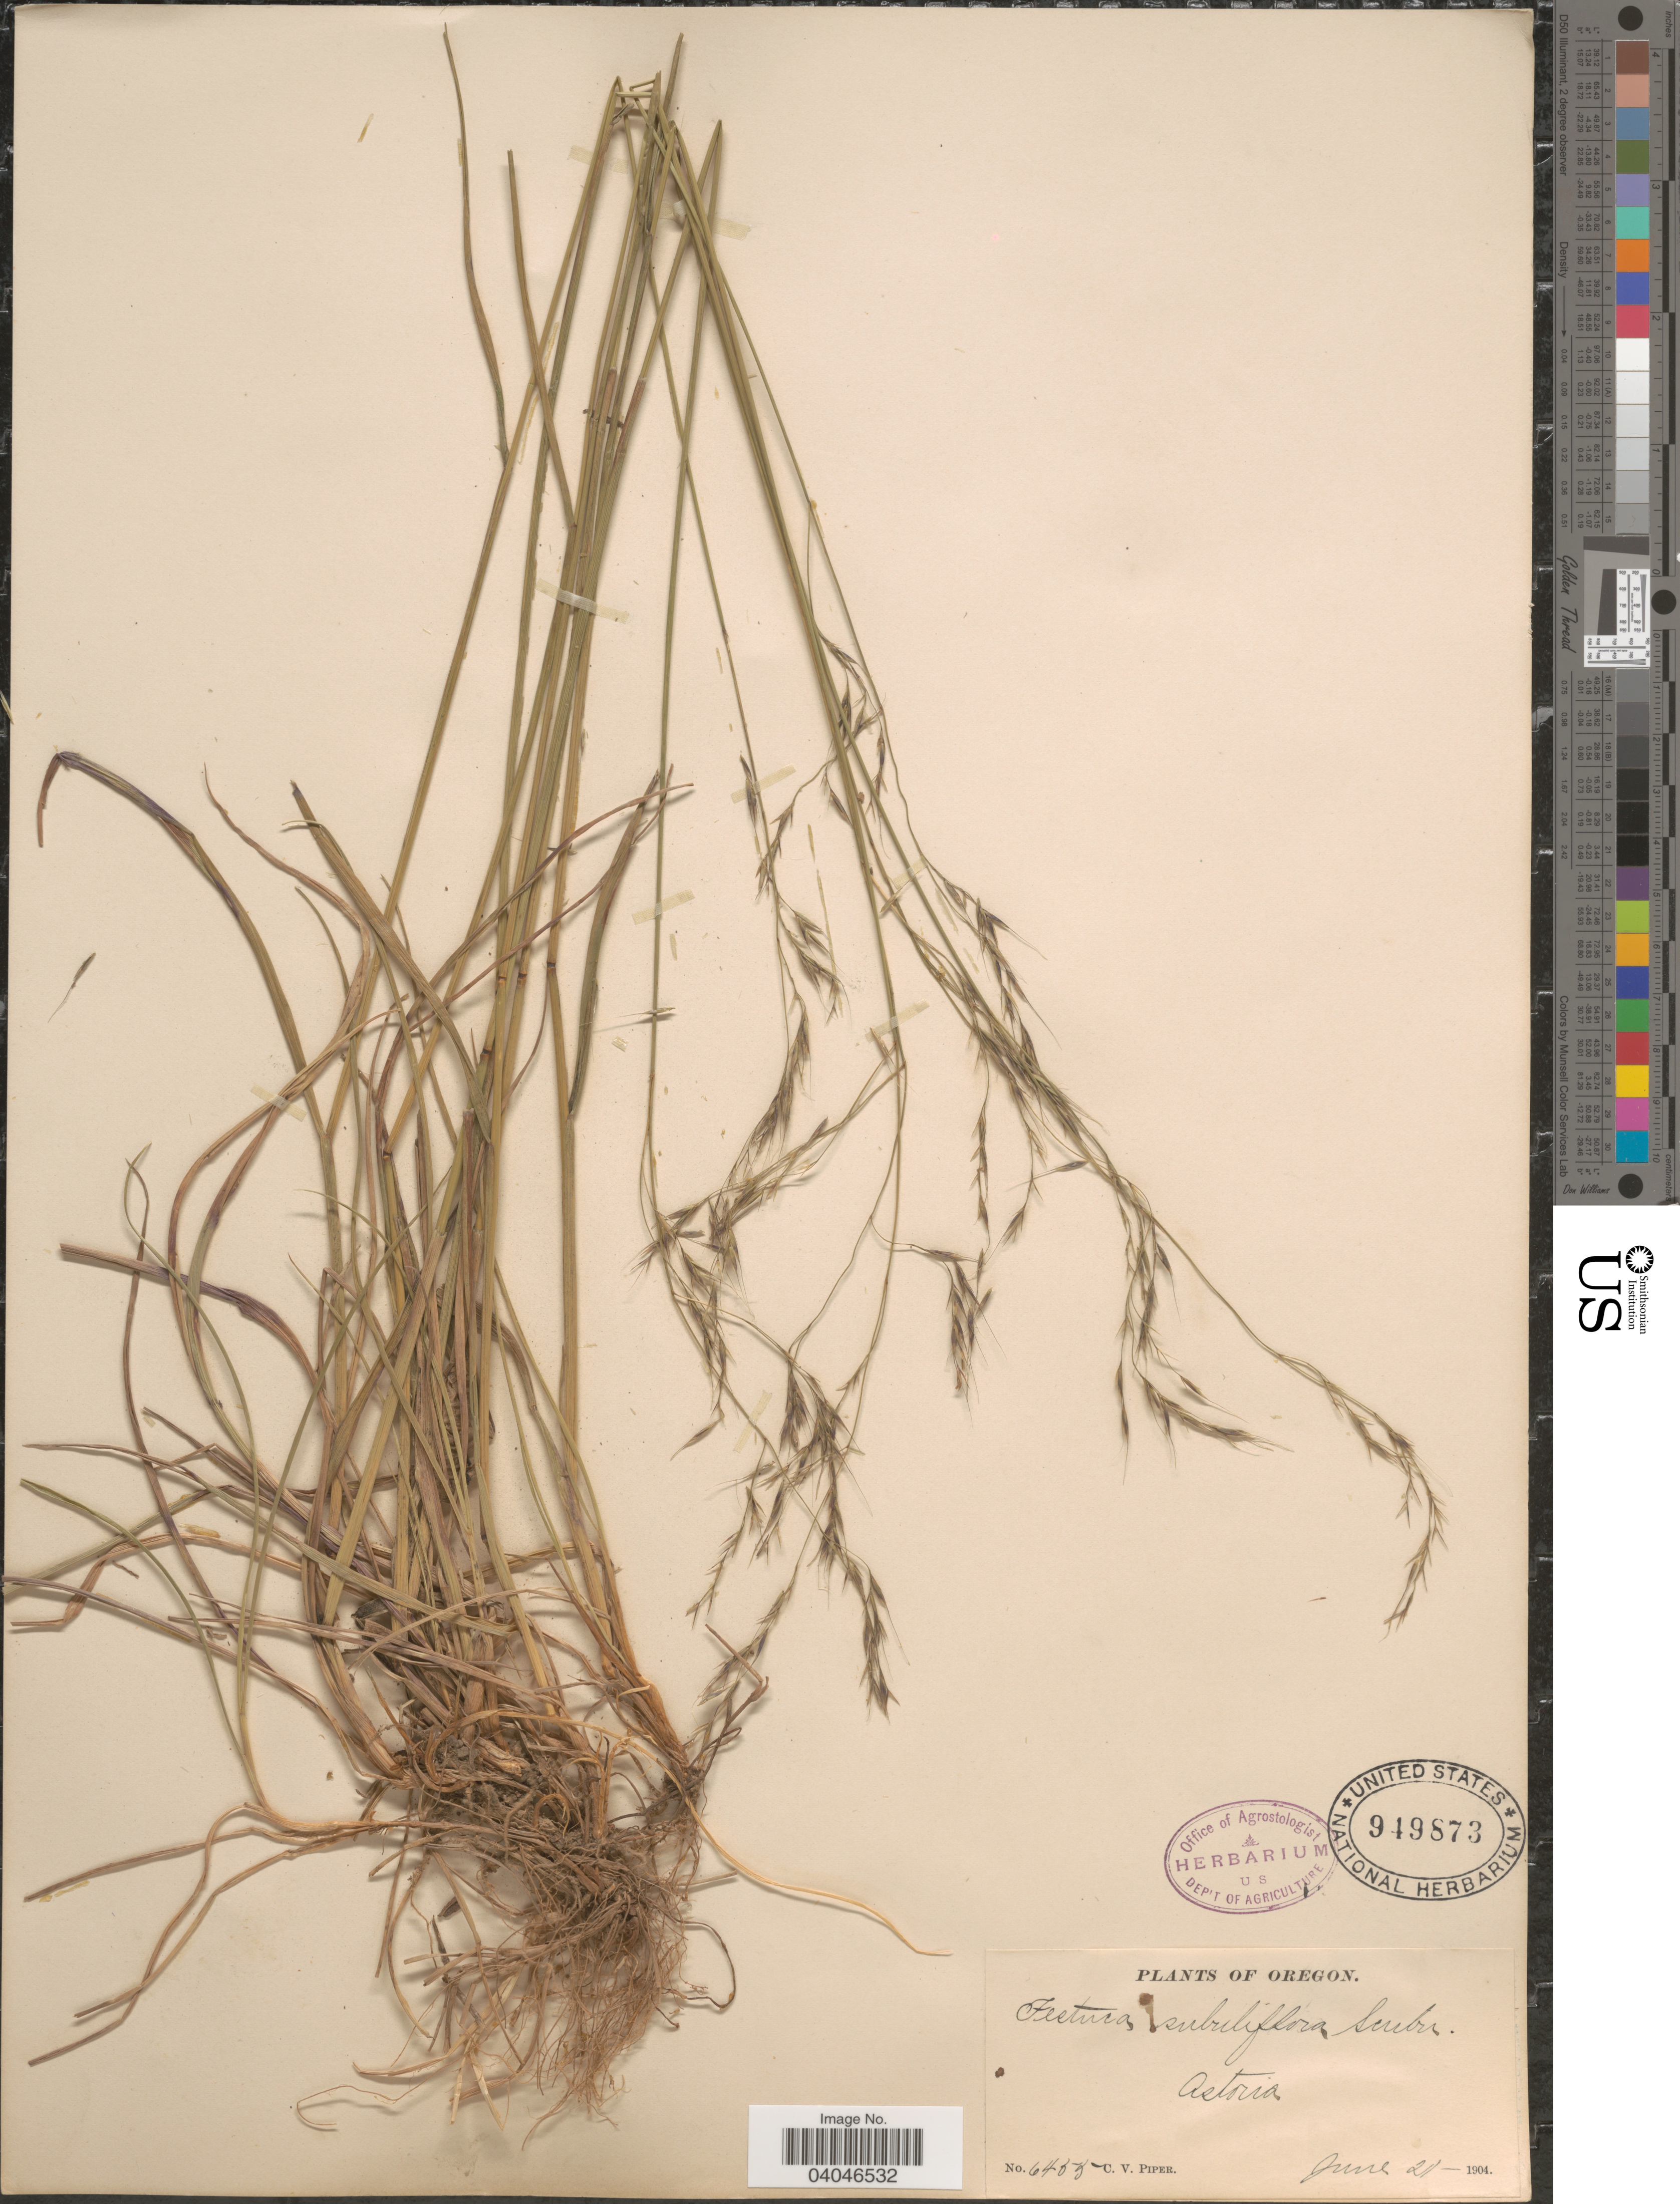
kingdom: Plantae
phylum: Tracheophyta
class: Liliopsida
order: Poales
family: Poaceae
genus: Festuca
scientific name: Festuca subuliflora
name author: Scribn.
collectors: C. V. Piper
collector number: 6455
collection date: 1904-06-21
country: United States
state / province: Oregon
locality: Astoria.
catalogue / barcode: US 949873